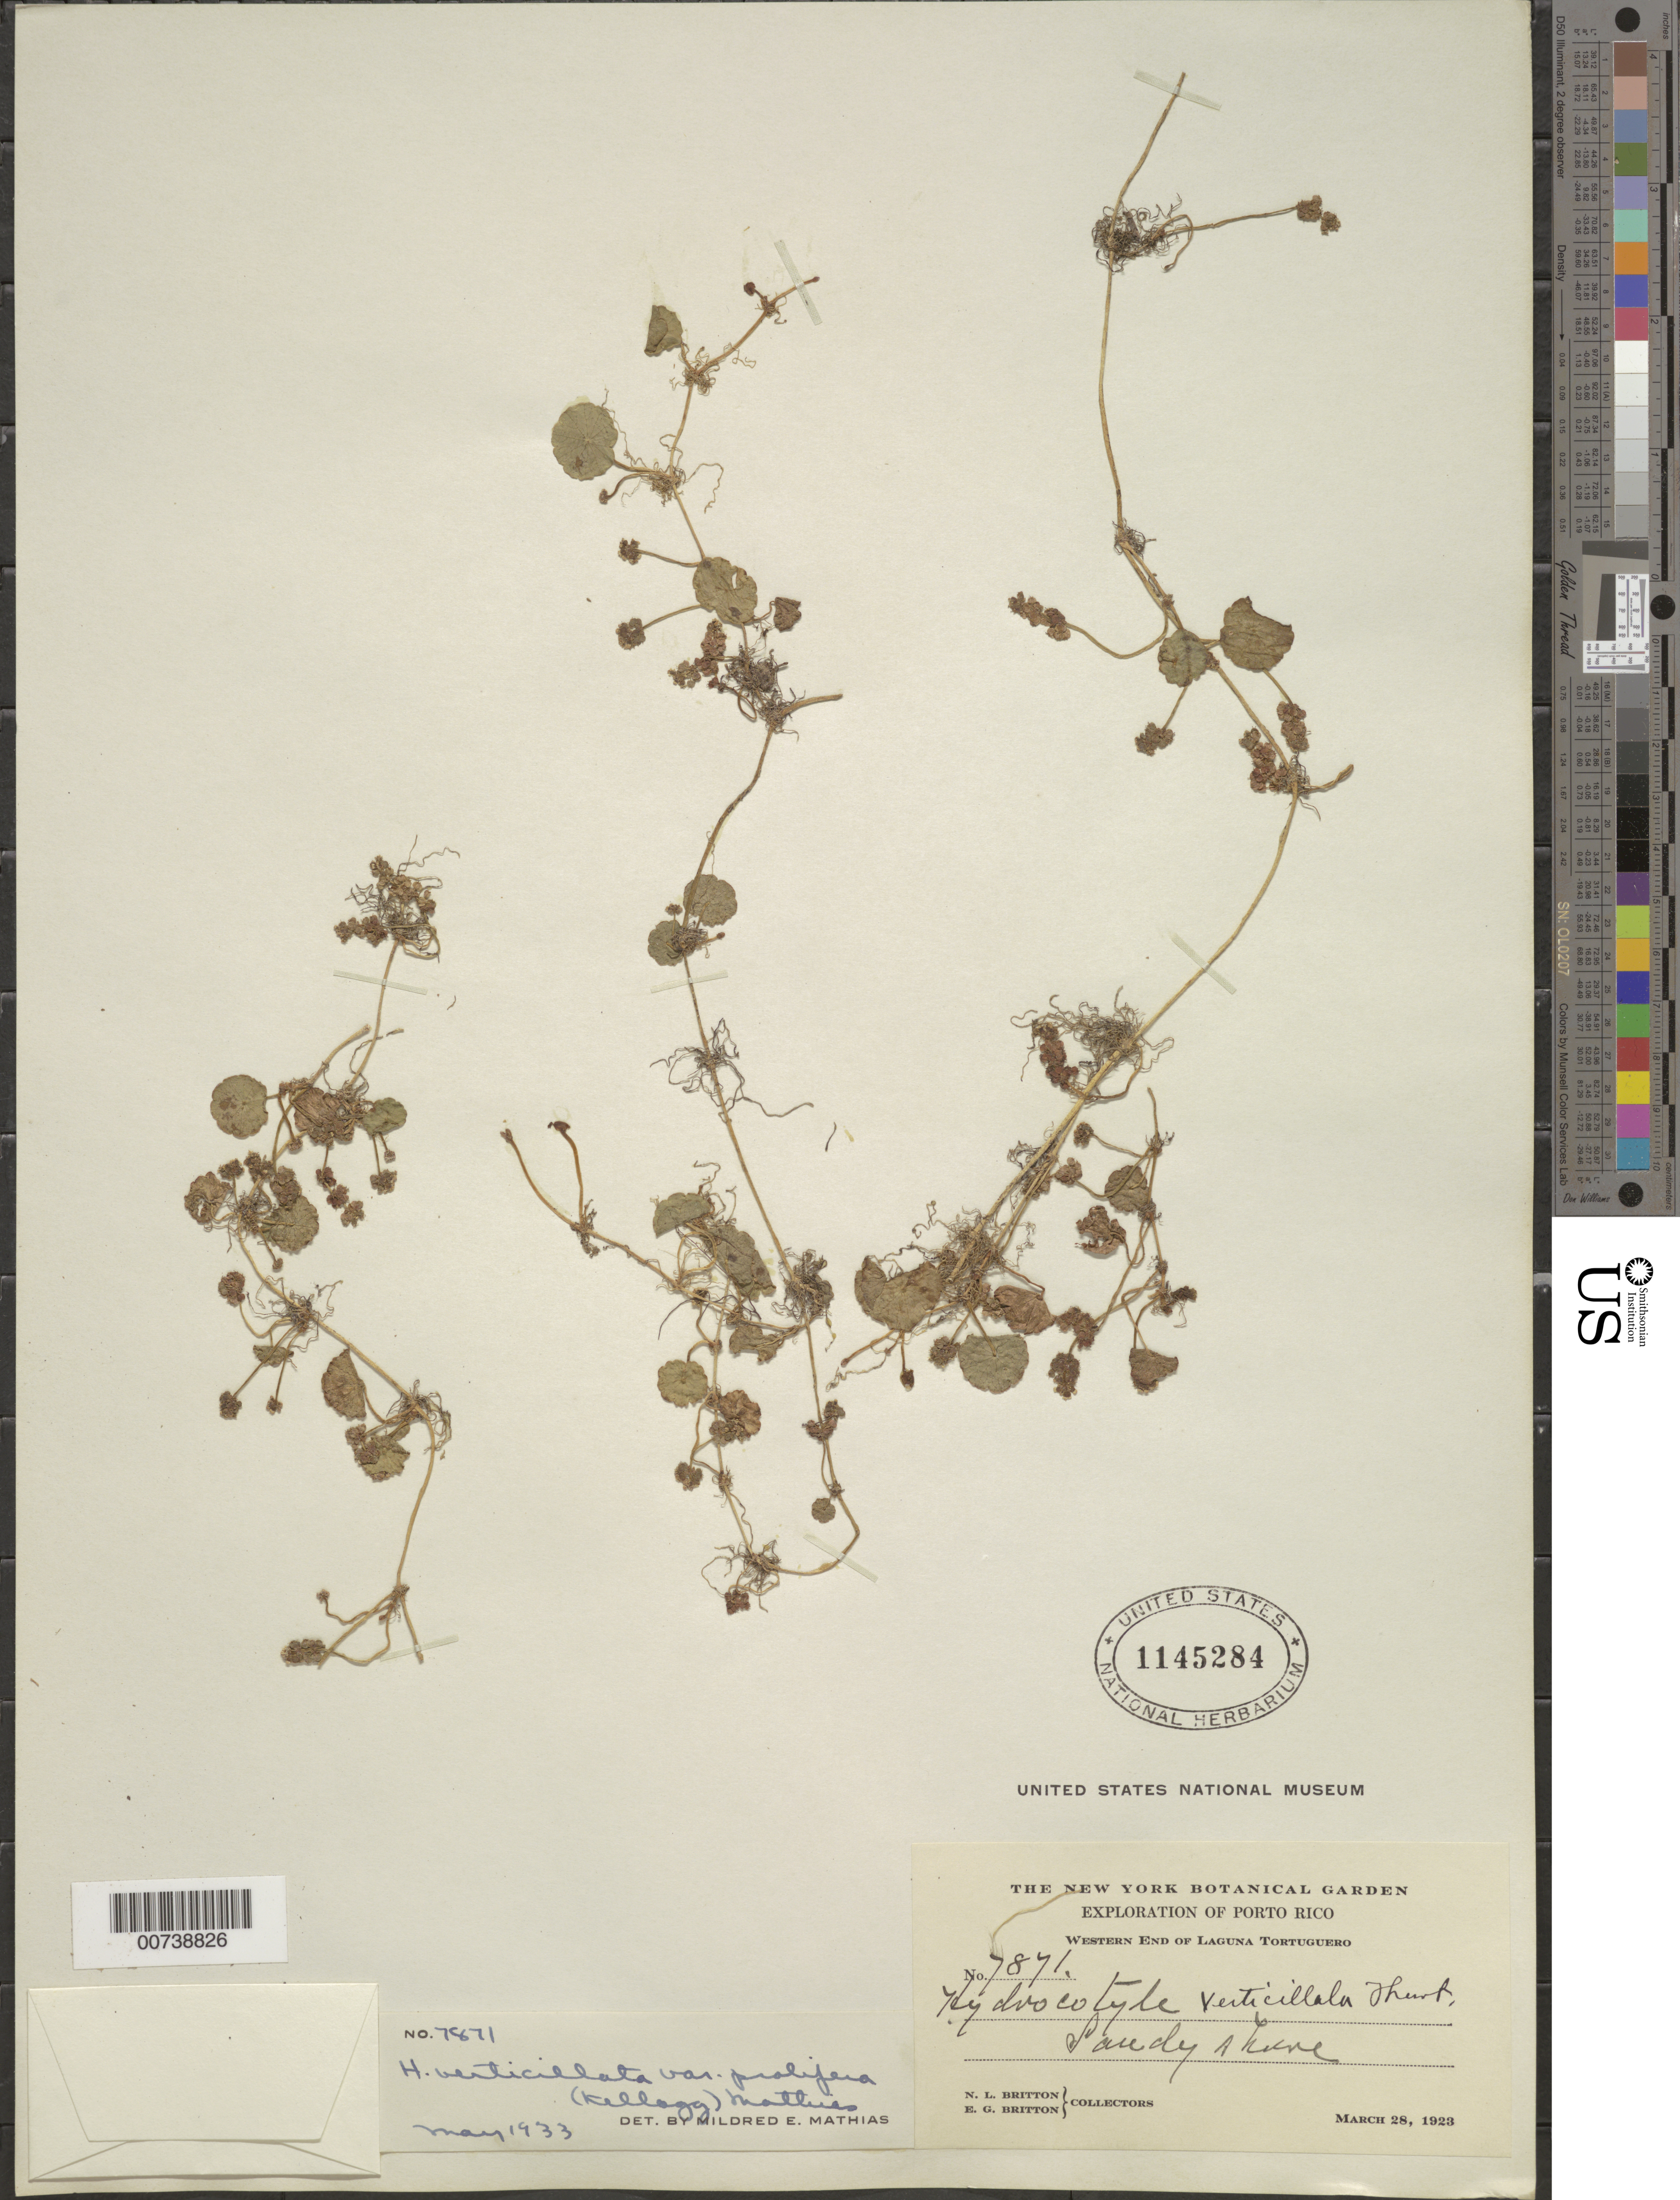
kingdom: Plantae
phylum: Tracheophyta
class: Magnoliopsida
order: Apiales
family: Araliaceae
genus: Hydrocotyle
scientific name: Hydrocotyle verticillata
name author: Thunb.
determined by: Mathias, M. E.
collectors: N. Britton & E. G. Britton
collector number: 7871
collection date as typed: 28 Mar 1923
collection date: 1923-03-28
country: Puerto Rico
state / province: Manatí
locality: Western end of Laguna Tortuguero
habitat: Sandy shore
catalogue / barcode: US 1145284